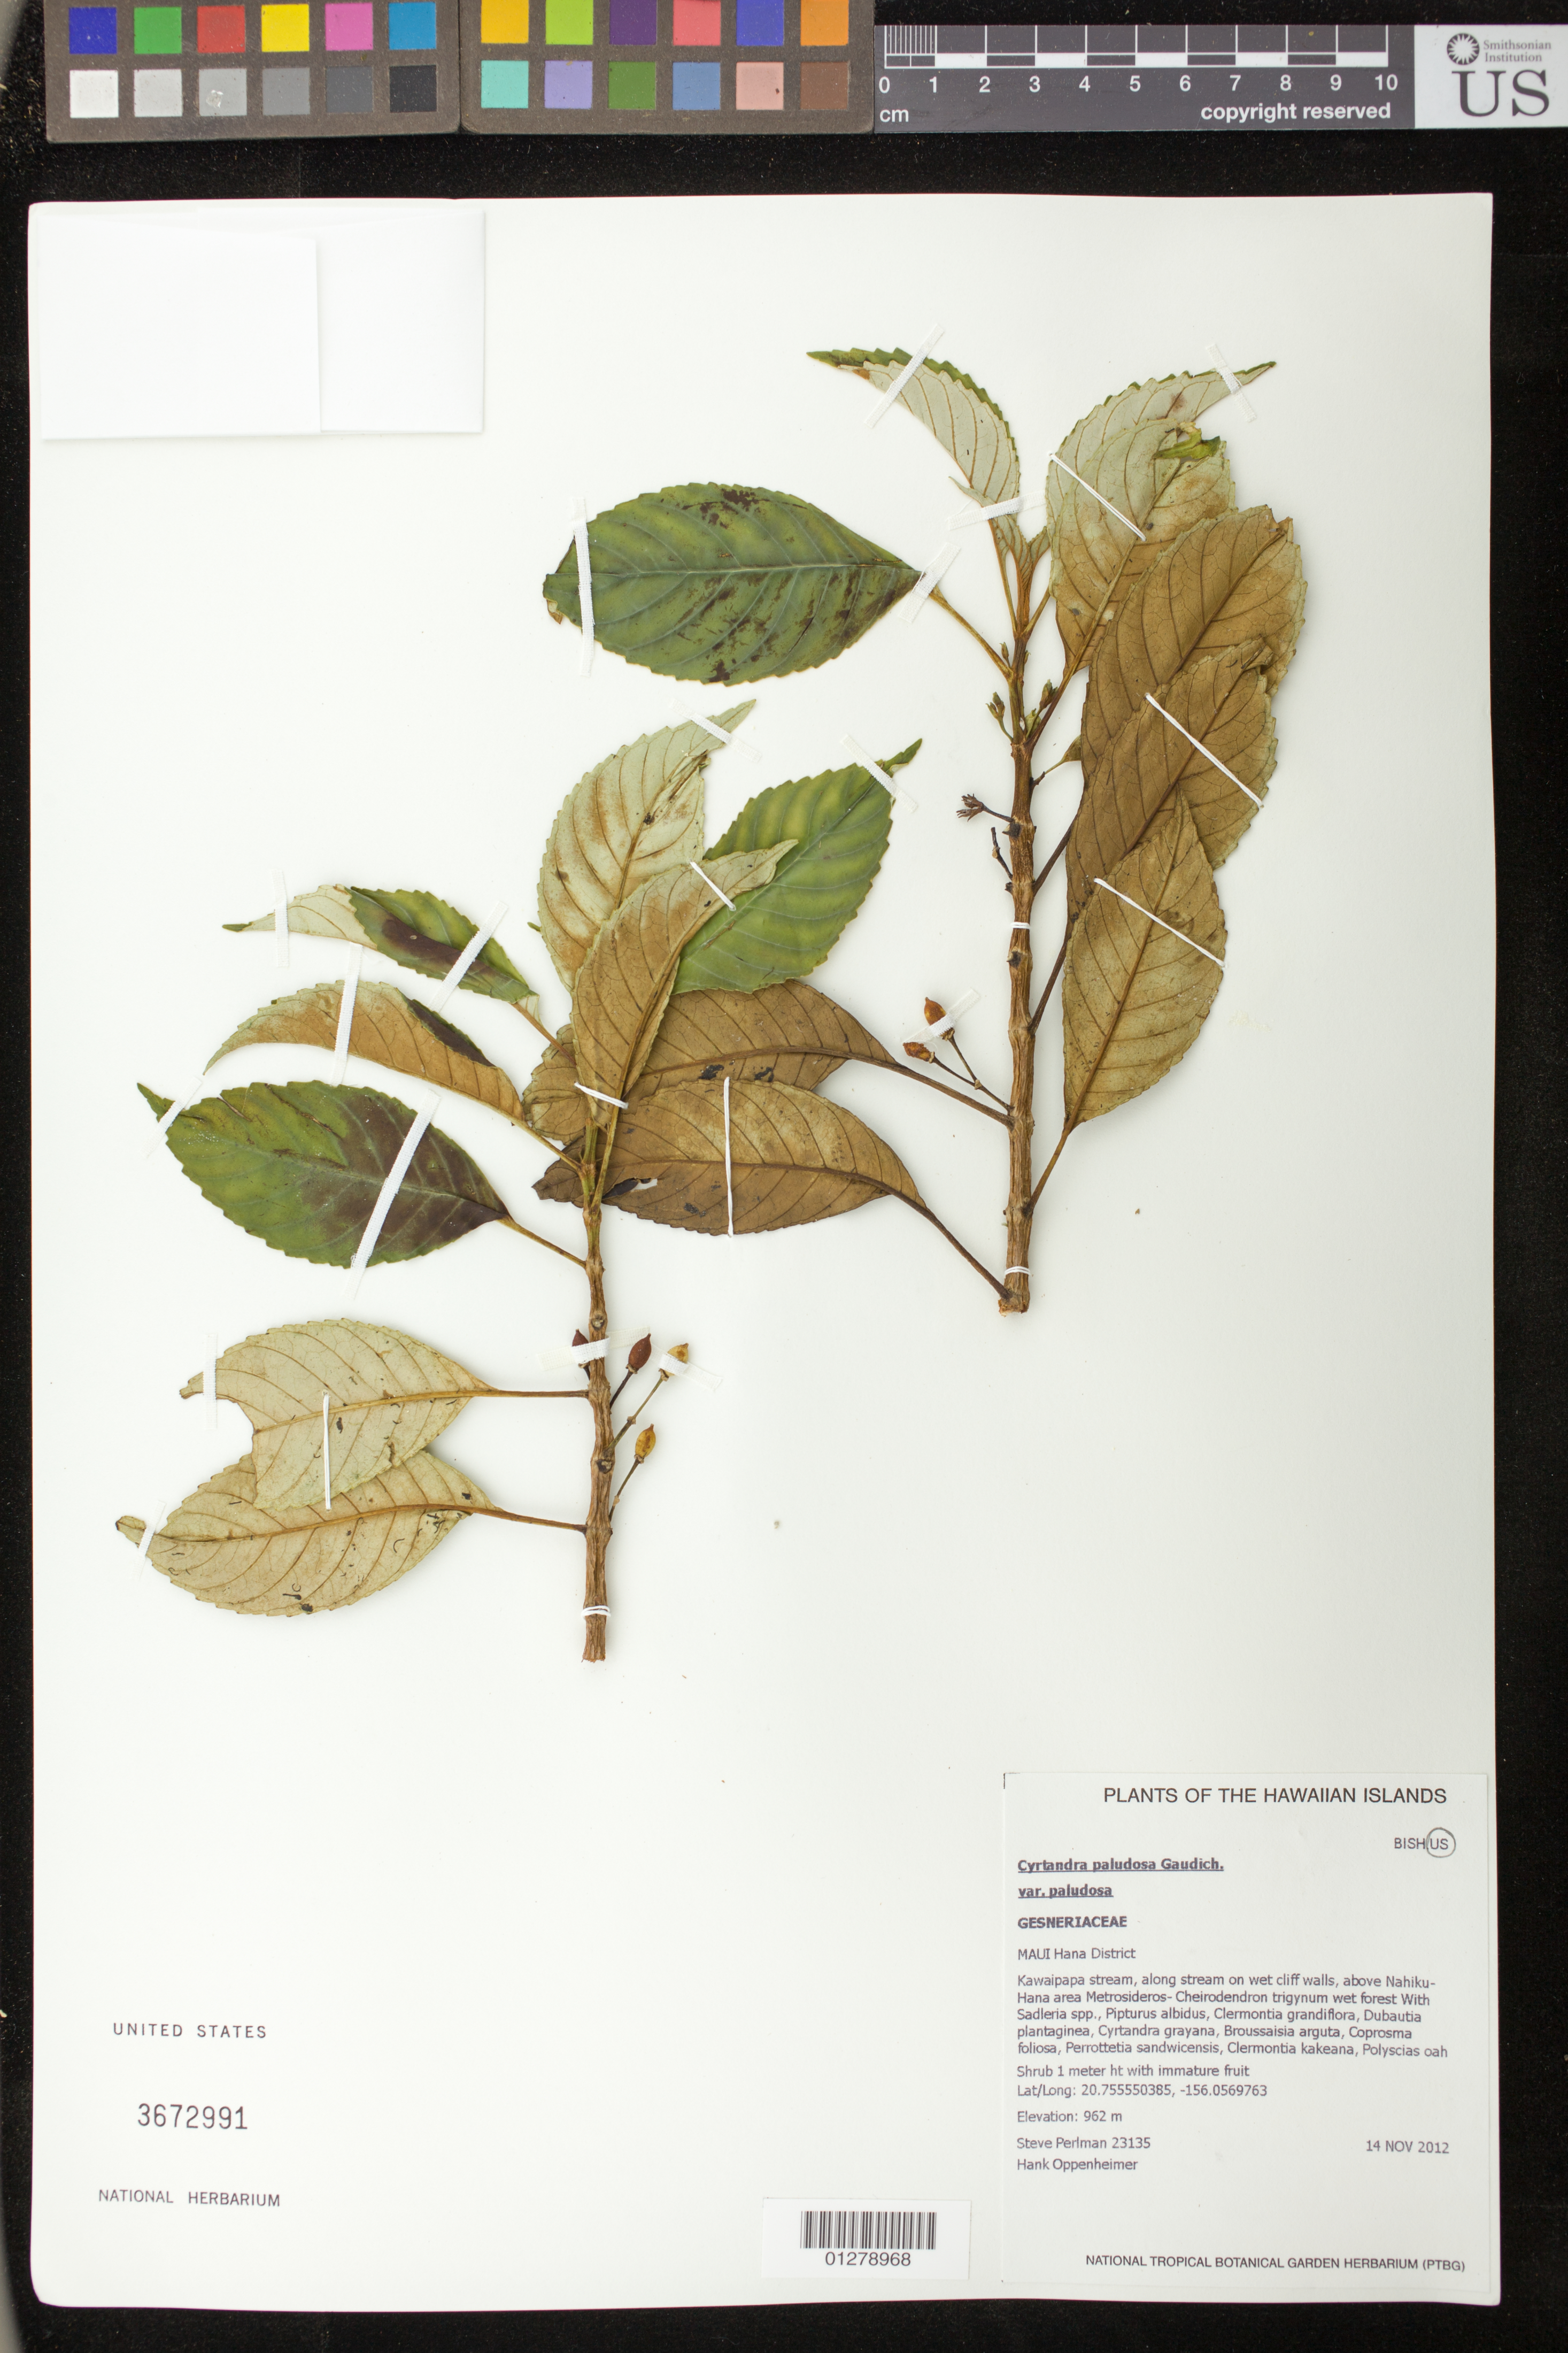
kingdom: Plantae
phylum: Tracheophyta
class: Magnoliopsida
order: Lamiales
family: Gesneriaceae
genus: Cyrtandra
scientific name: Cyrtandra paludosa var. paludosa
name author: Gaudich.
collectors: S. P. Perlman & H. L. Oppenheimer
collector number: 23135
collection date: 2012-11-14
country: United States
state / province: Hawaii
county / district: Maui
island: Maui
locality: Hana District, Kawaipapa stream, along stream on wet cliff walls, above Nahiku-Hana area.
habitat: Wet forest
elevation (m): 962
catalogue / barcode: US 3672991